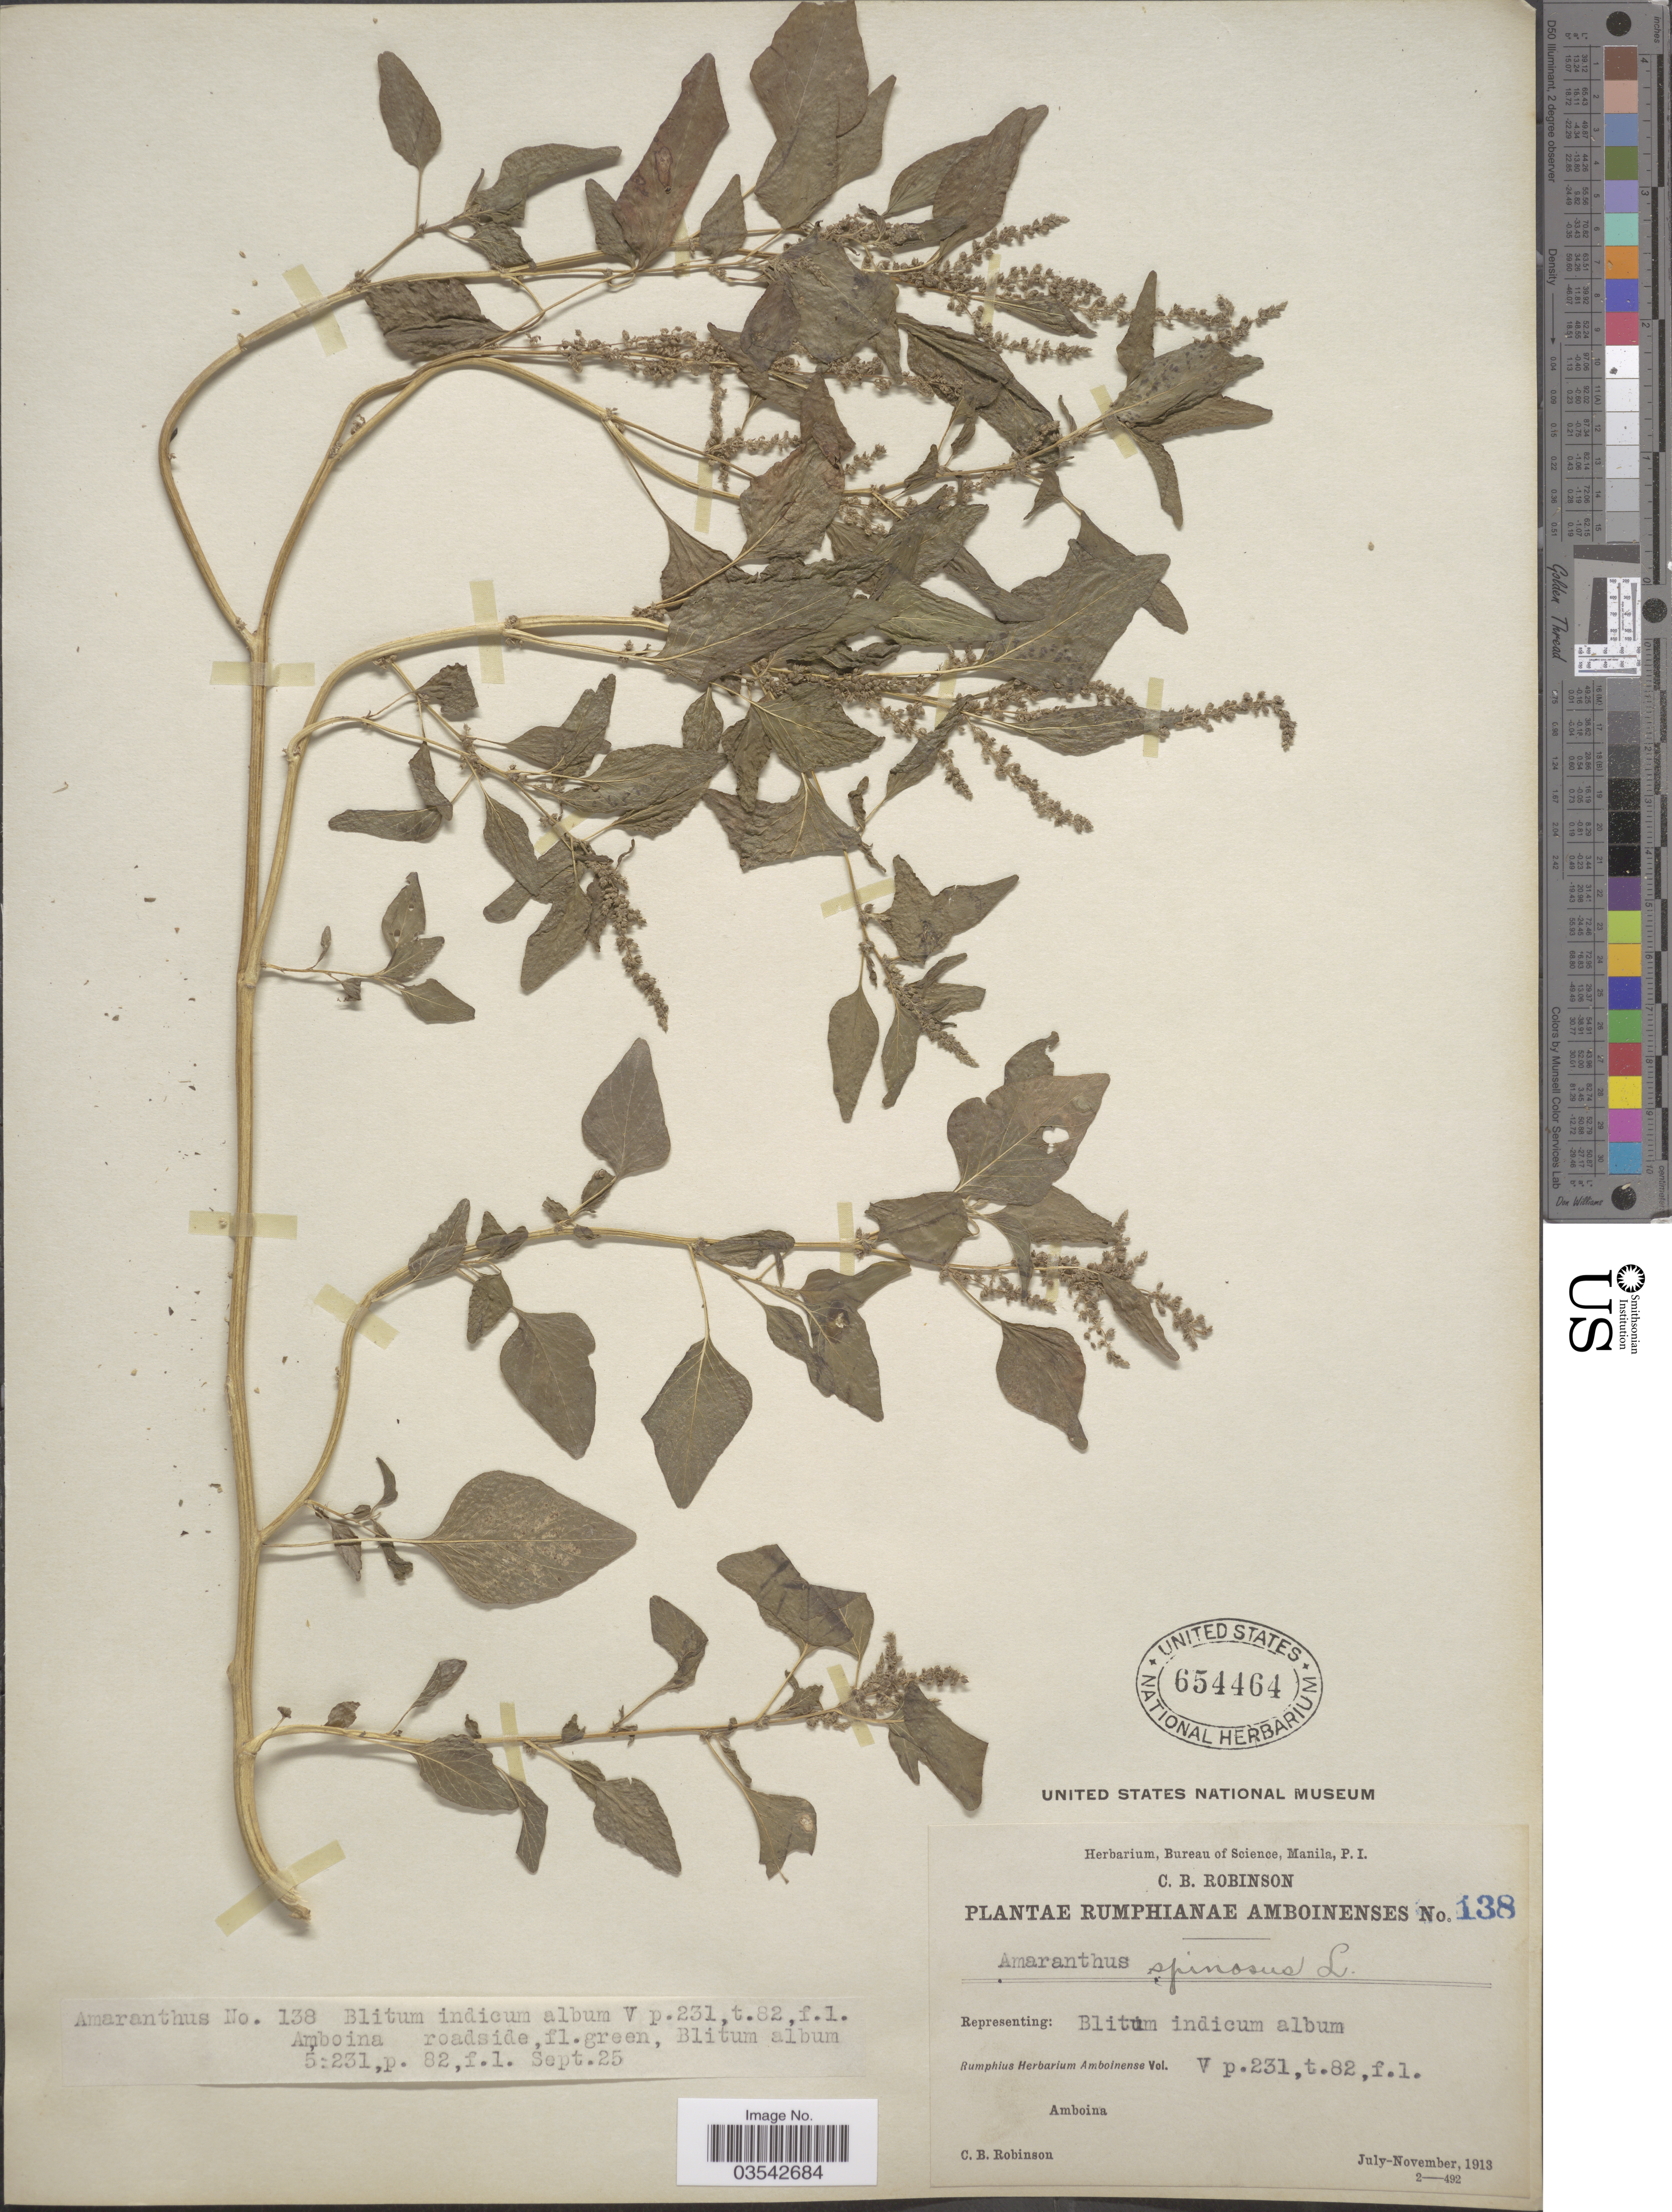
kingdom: Plantae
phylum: Tracheophyta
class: Magnoliopsida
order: Caryophyllales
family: Amaranthaceae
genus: Amaranthus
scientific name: Amaranthus spinosus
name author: L.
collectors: C. Robinson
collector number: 138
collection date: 1913-09-25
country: Indonesia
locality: Amboina roadside. Amboina.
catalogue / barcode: US 654464